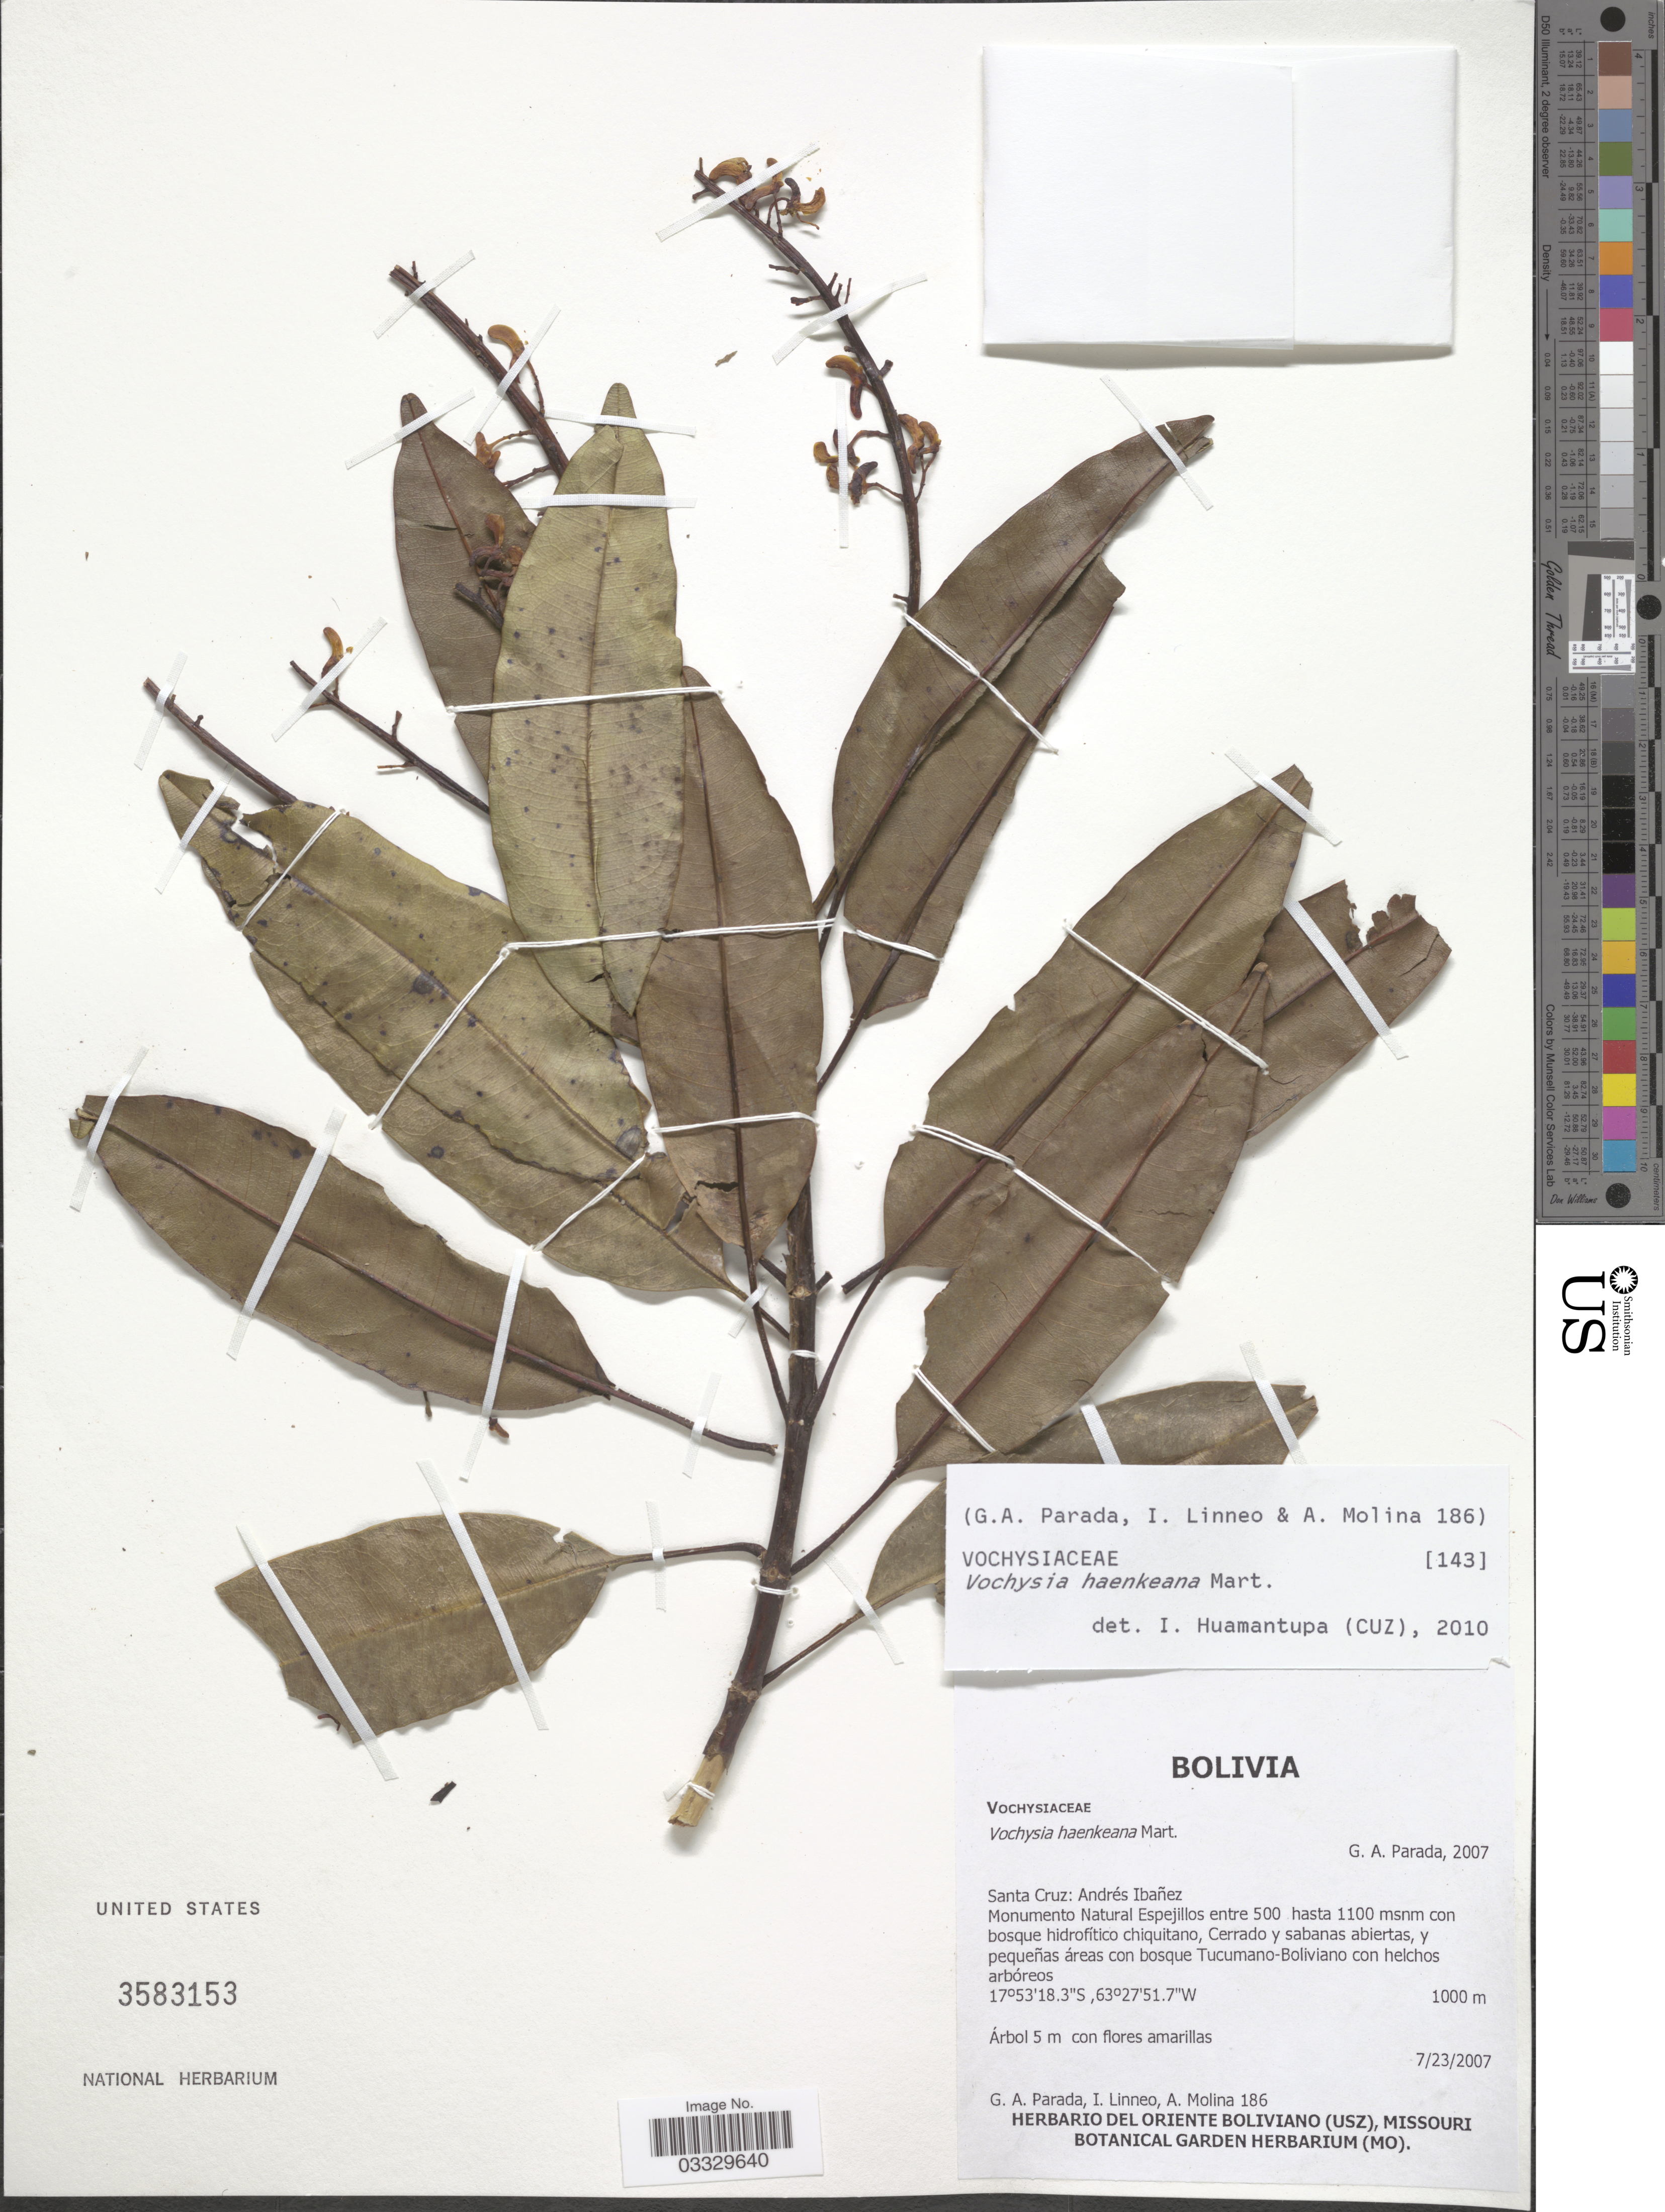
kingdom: Plantae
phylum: Tracheophyta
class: Magnoliopsida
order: Myrtales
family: Vochysiaceae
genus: Vochysia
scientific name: Vochysia haenkeana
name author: Mart.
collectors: G. Parada, I. Linneo & A. Molina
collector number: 186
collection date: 2007-07-23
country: Bolivia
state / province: Santa Cruz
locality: Andrés Ibañez. Monumento Natural Espejillos entre 500 hasta 1100 msnm con bosque hidrofítico chiquitano, Cerrado y sabanas abiertas, y pequeñas áreas con bosque Tucumano-Boliviano con helchos arbóreos.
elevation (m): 1000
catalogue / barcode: US 3583153